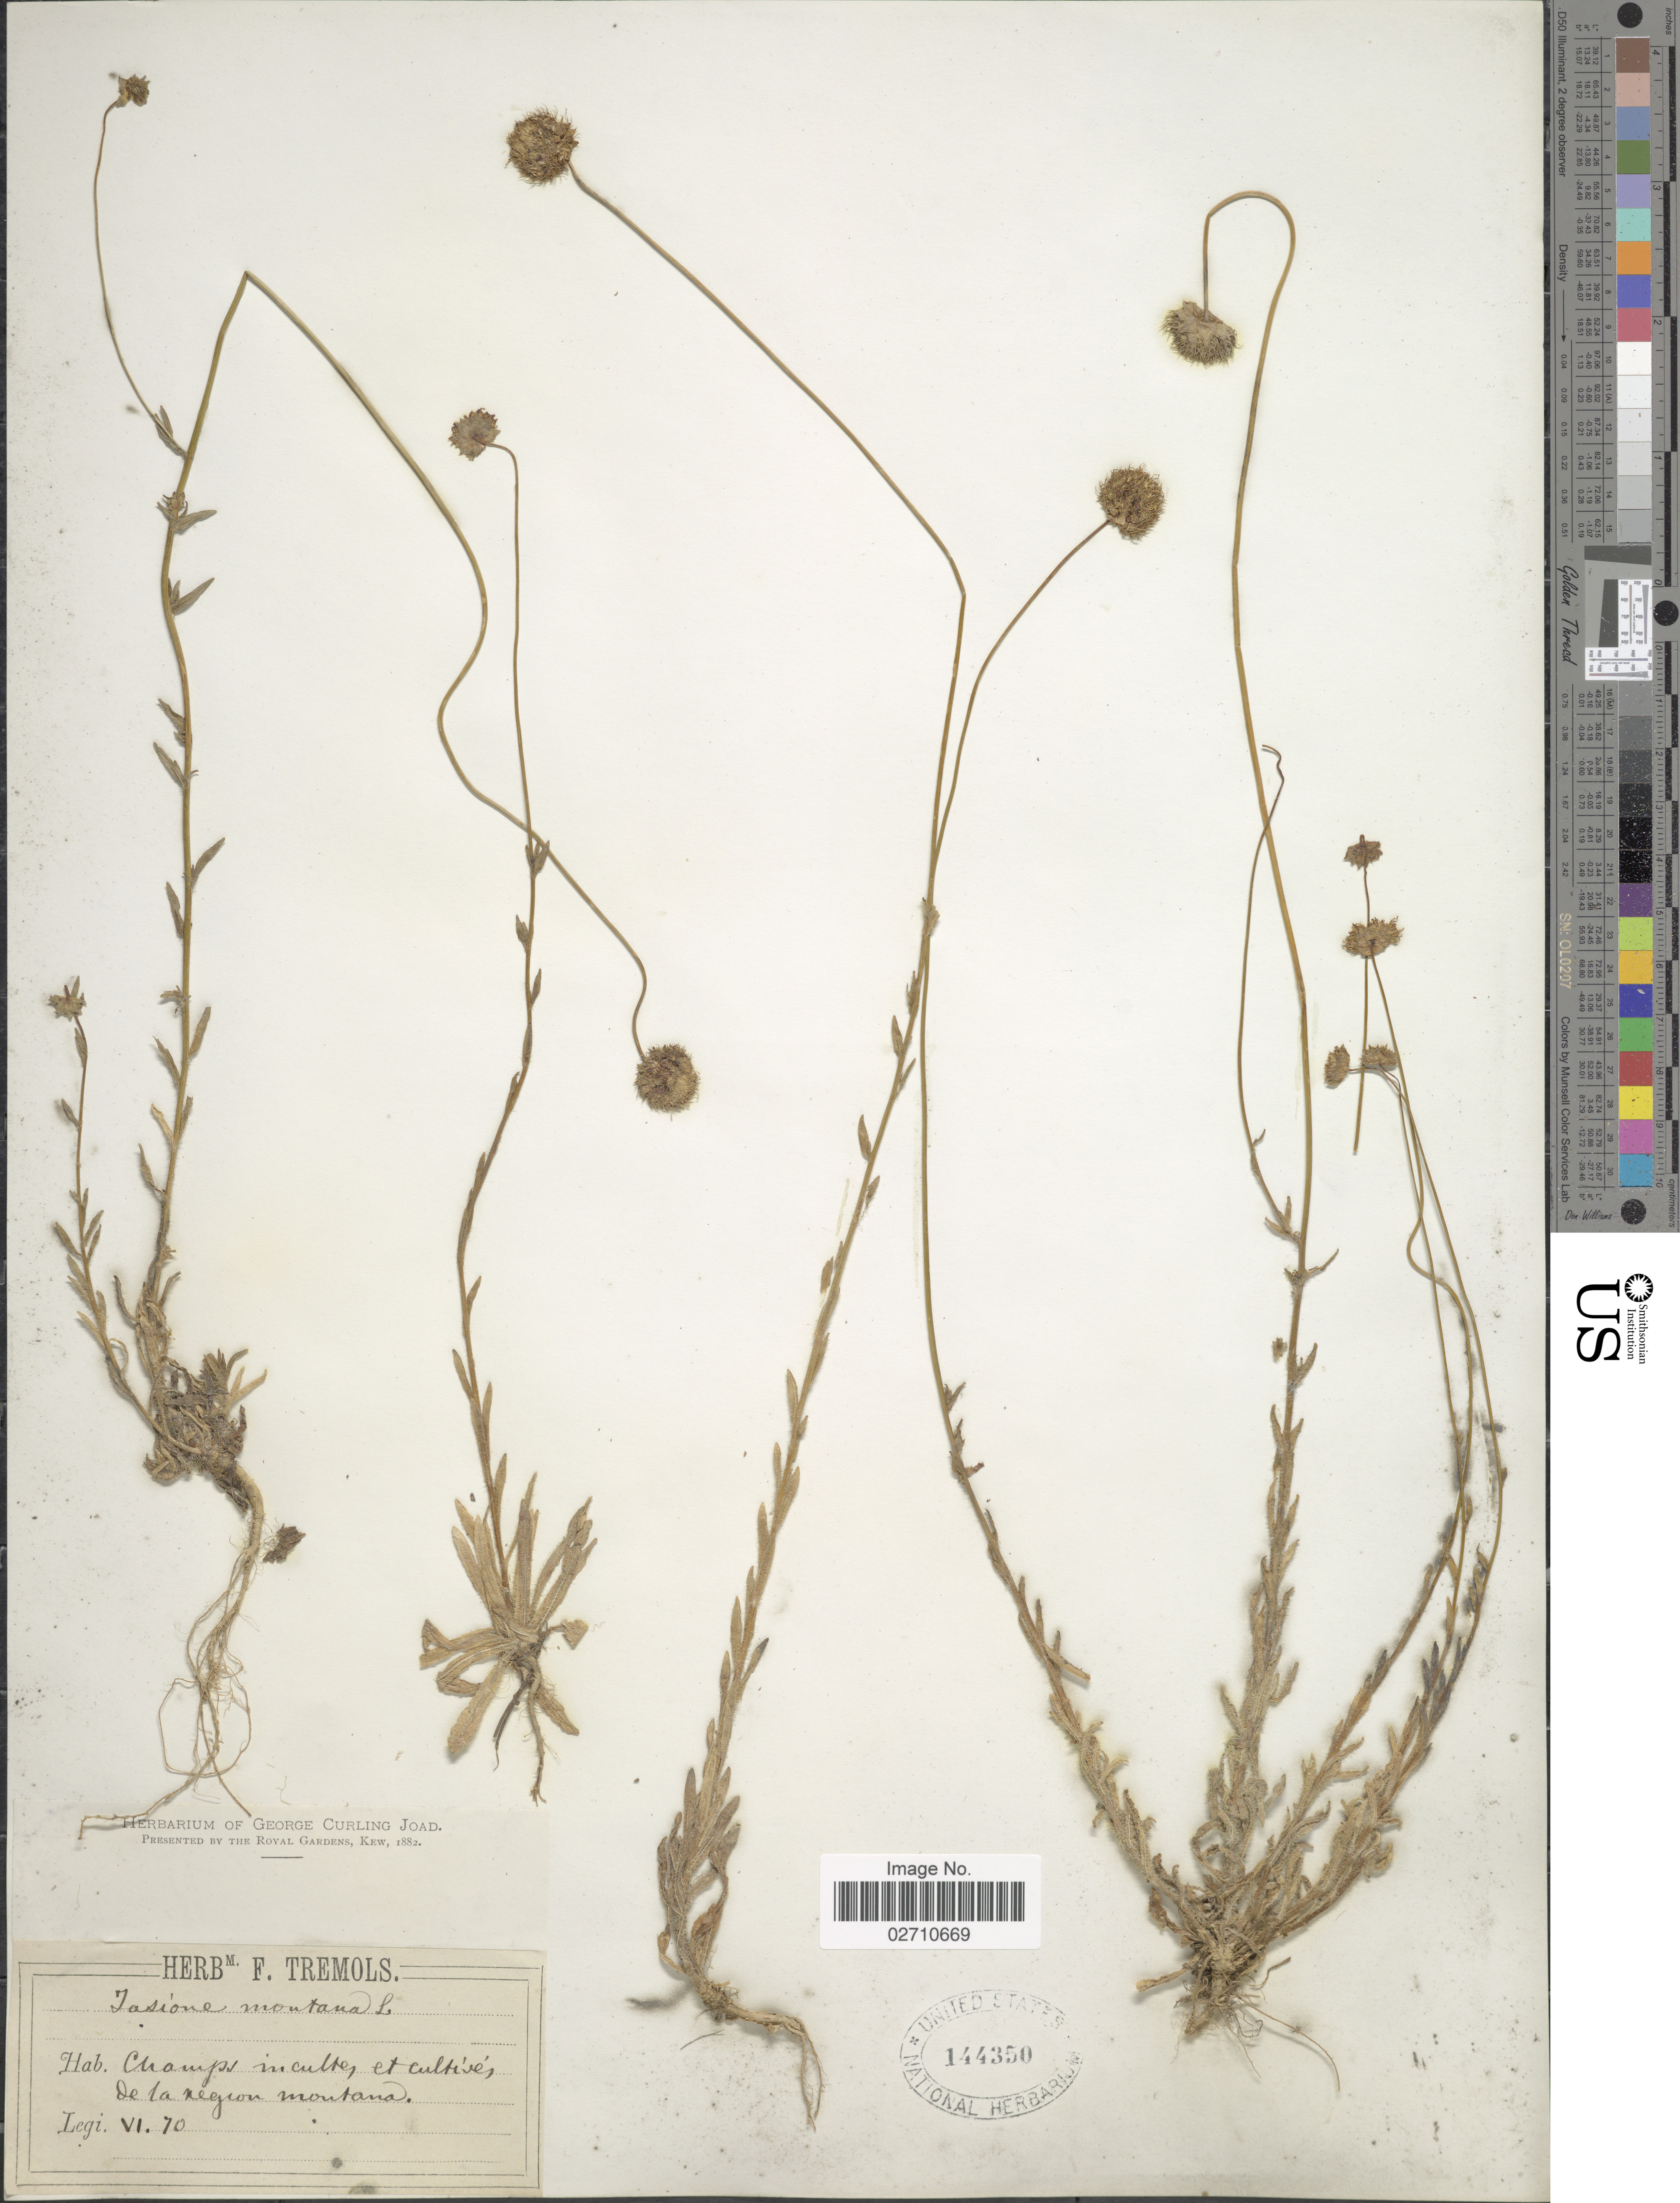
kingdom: Plantae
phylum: Tracheophyta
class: Magnoliopsida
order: Asterales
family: Campanulaceae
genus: Jasione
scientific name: Jasione montana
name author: L.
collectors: ex Herb. F. Tremols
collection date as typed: Transcribed d/m/y: /6/70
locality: Champs inculte, et cultives, de la region montana [interpreted]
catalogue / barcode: US 144350